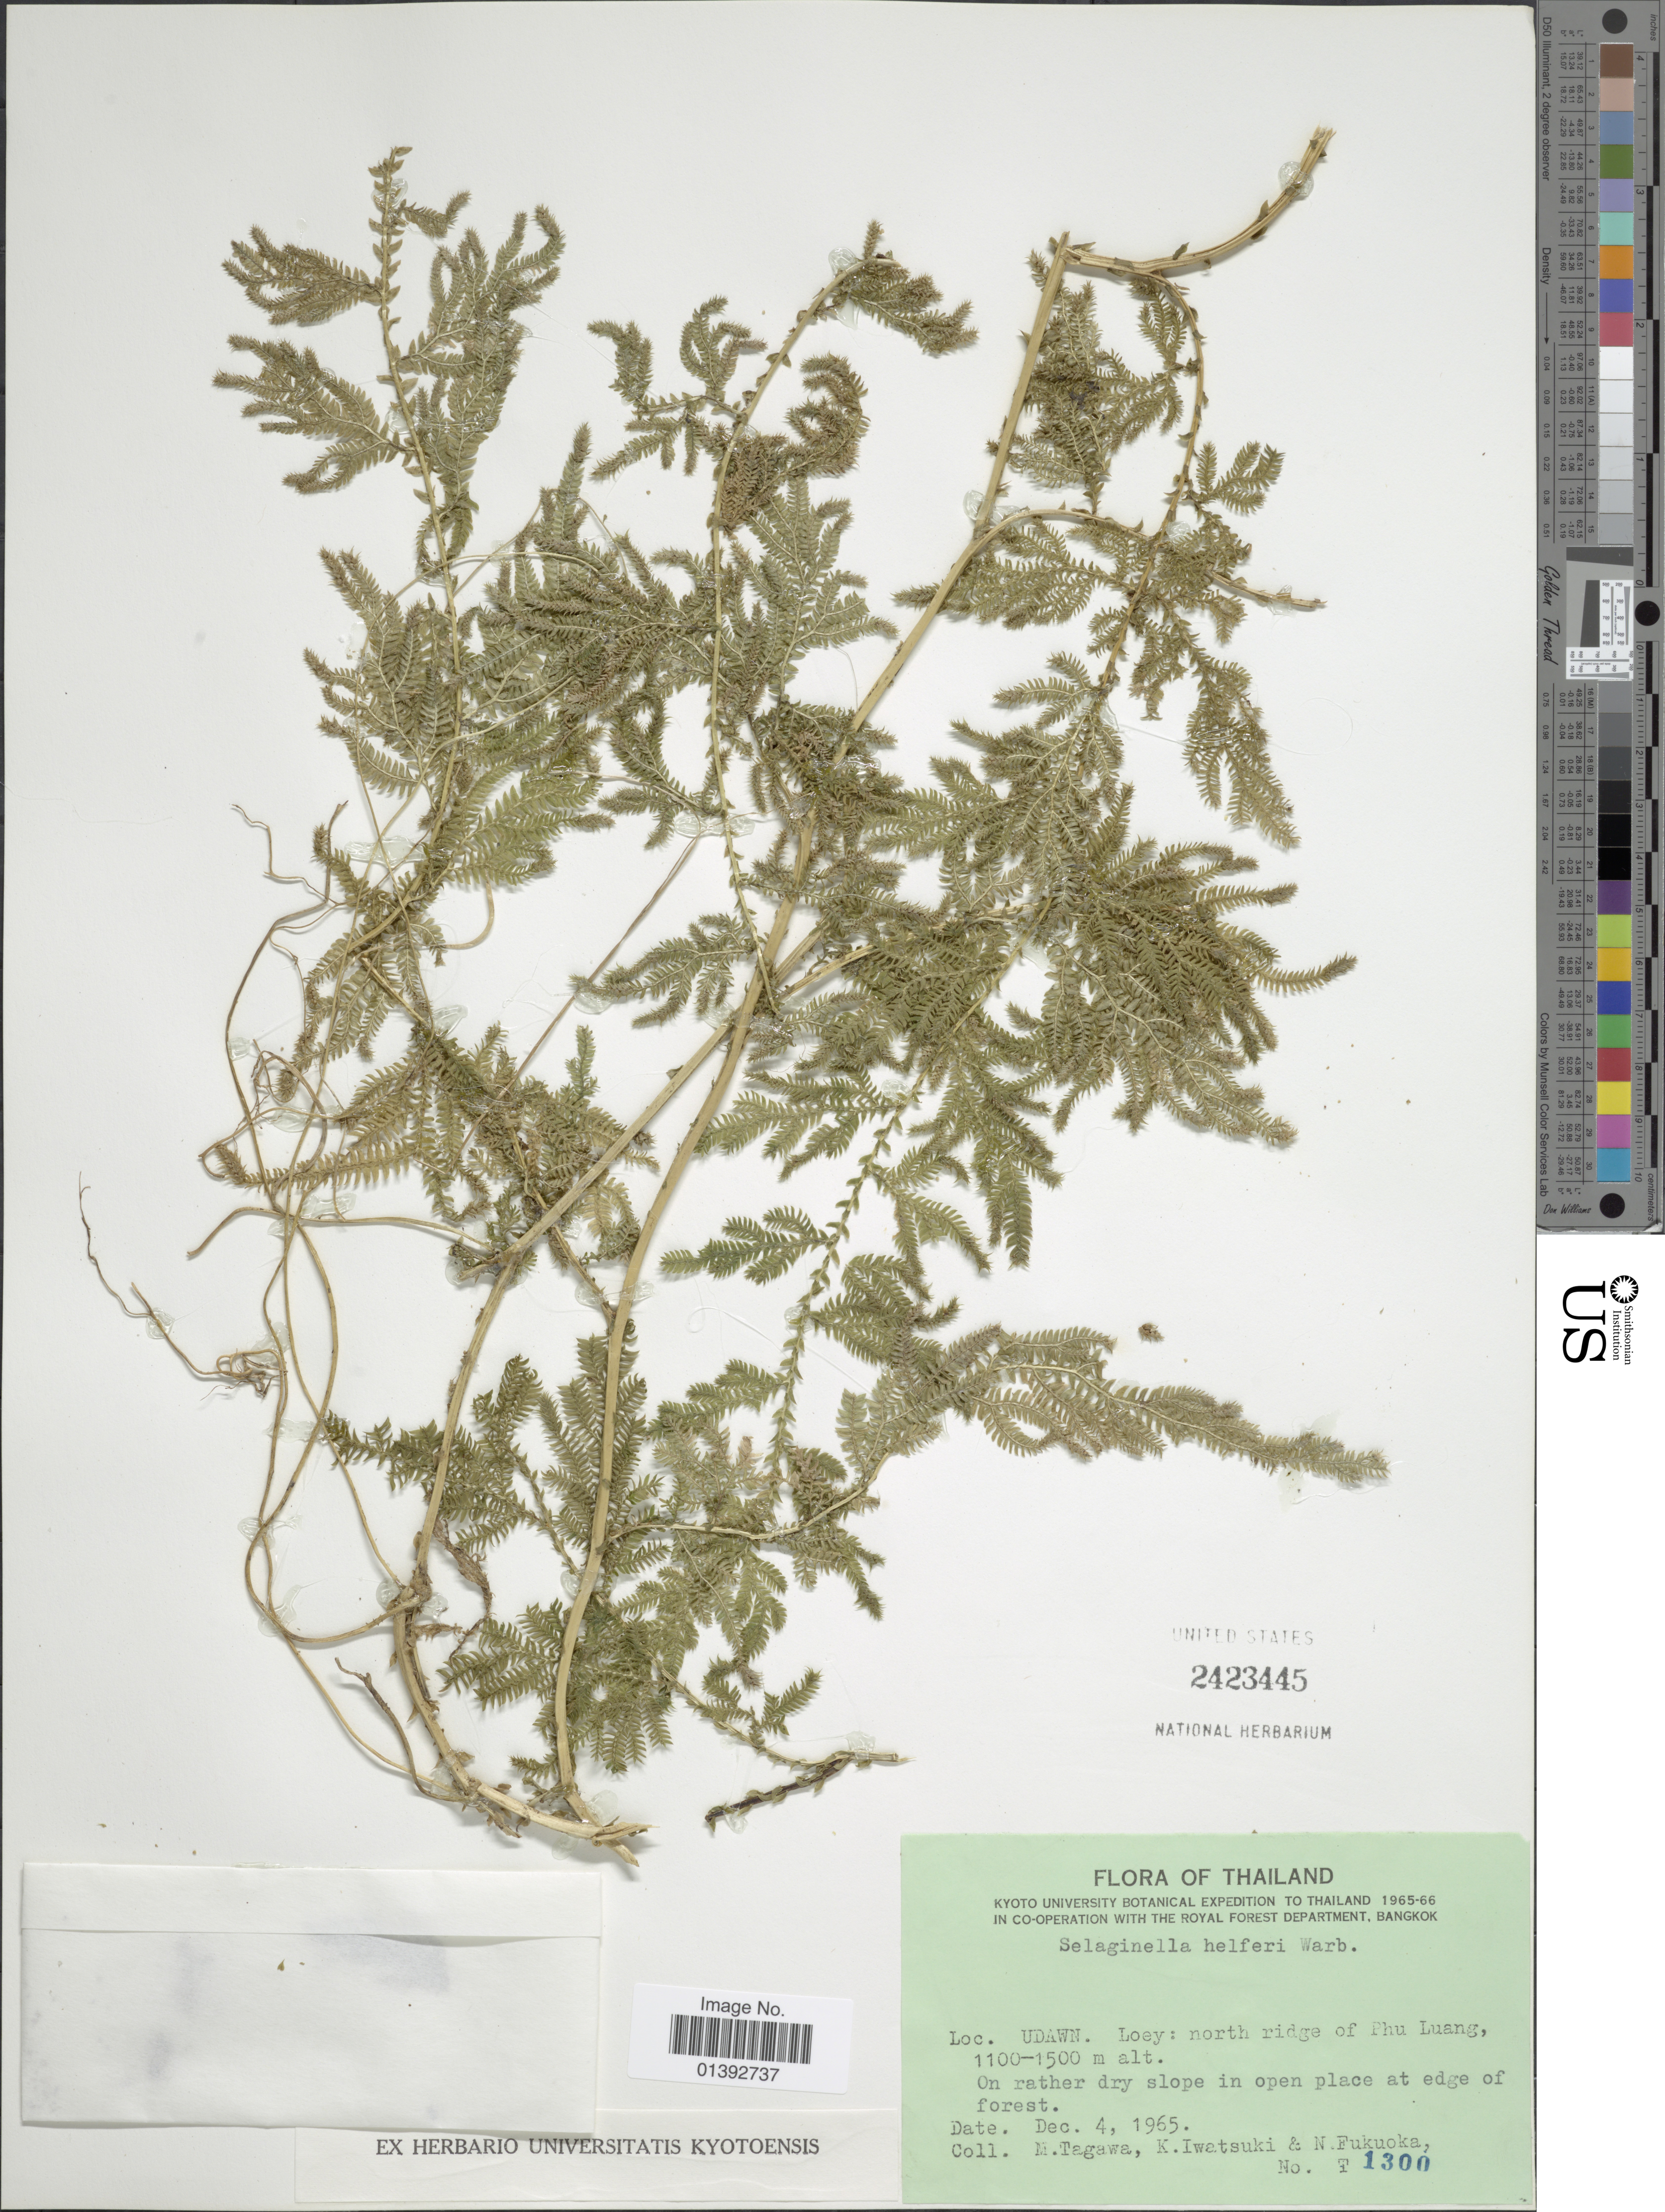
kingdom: Plantae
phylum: Tracheophyta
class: Lycopodiopsida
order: Selaginellales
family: Selaginellaceae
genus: Selaginella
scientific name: Selaginella helferi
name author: Warb.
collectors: M. Tagawa, K. Iwatsuki & N. Fukuoka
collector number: T1300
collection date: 1965-12-04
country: Thailand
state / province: Loei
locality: Udawn, north ridge of Phu Luang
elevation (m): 1100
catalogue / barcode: US 2423445